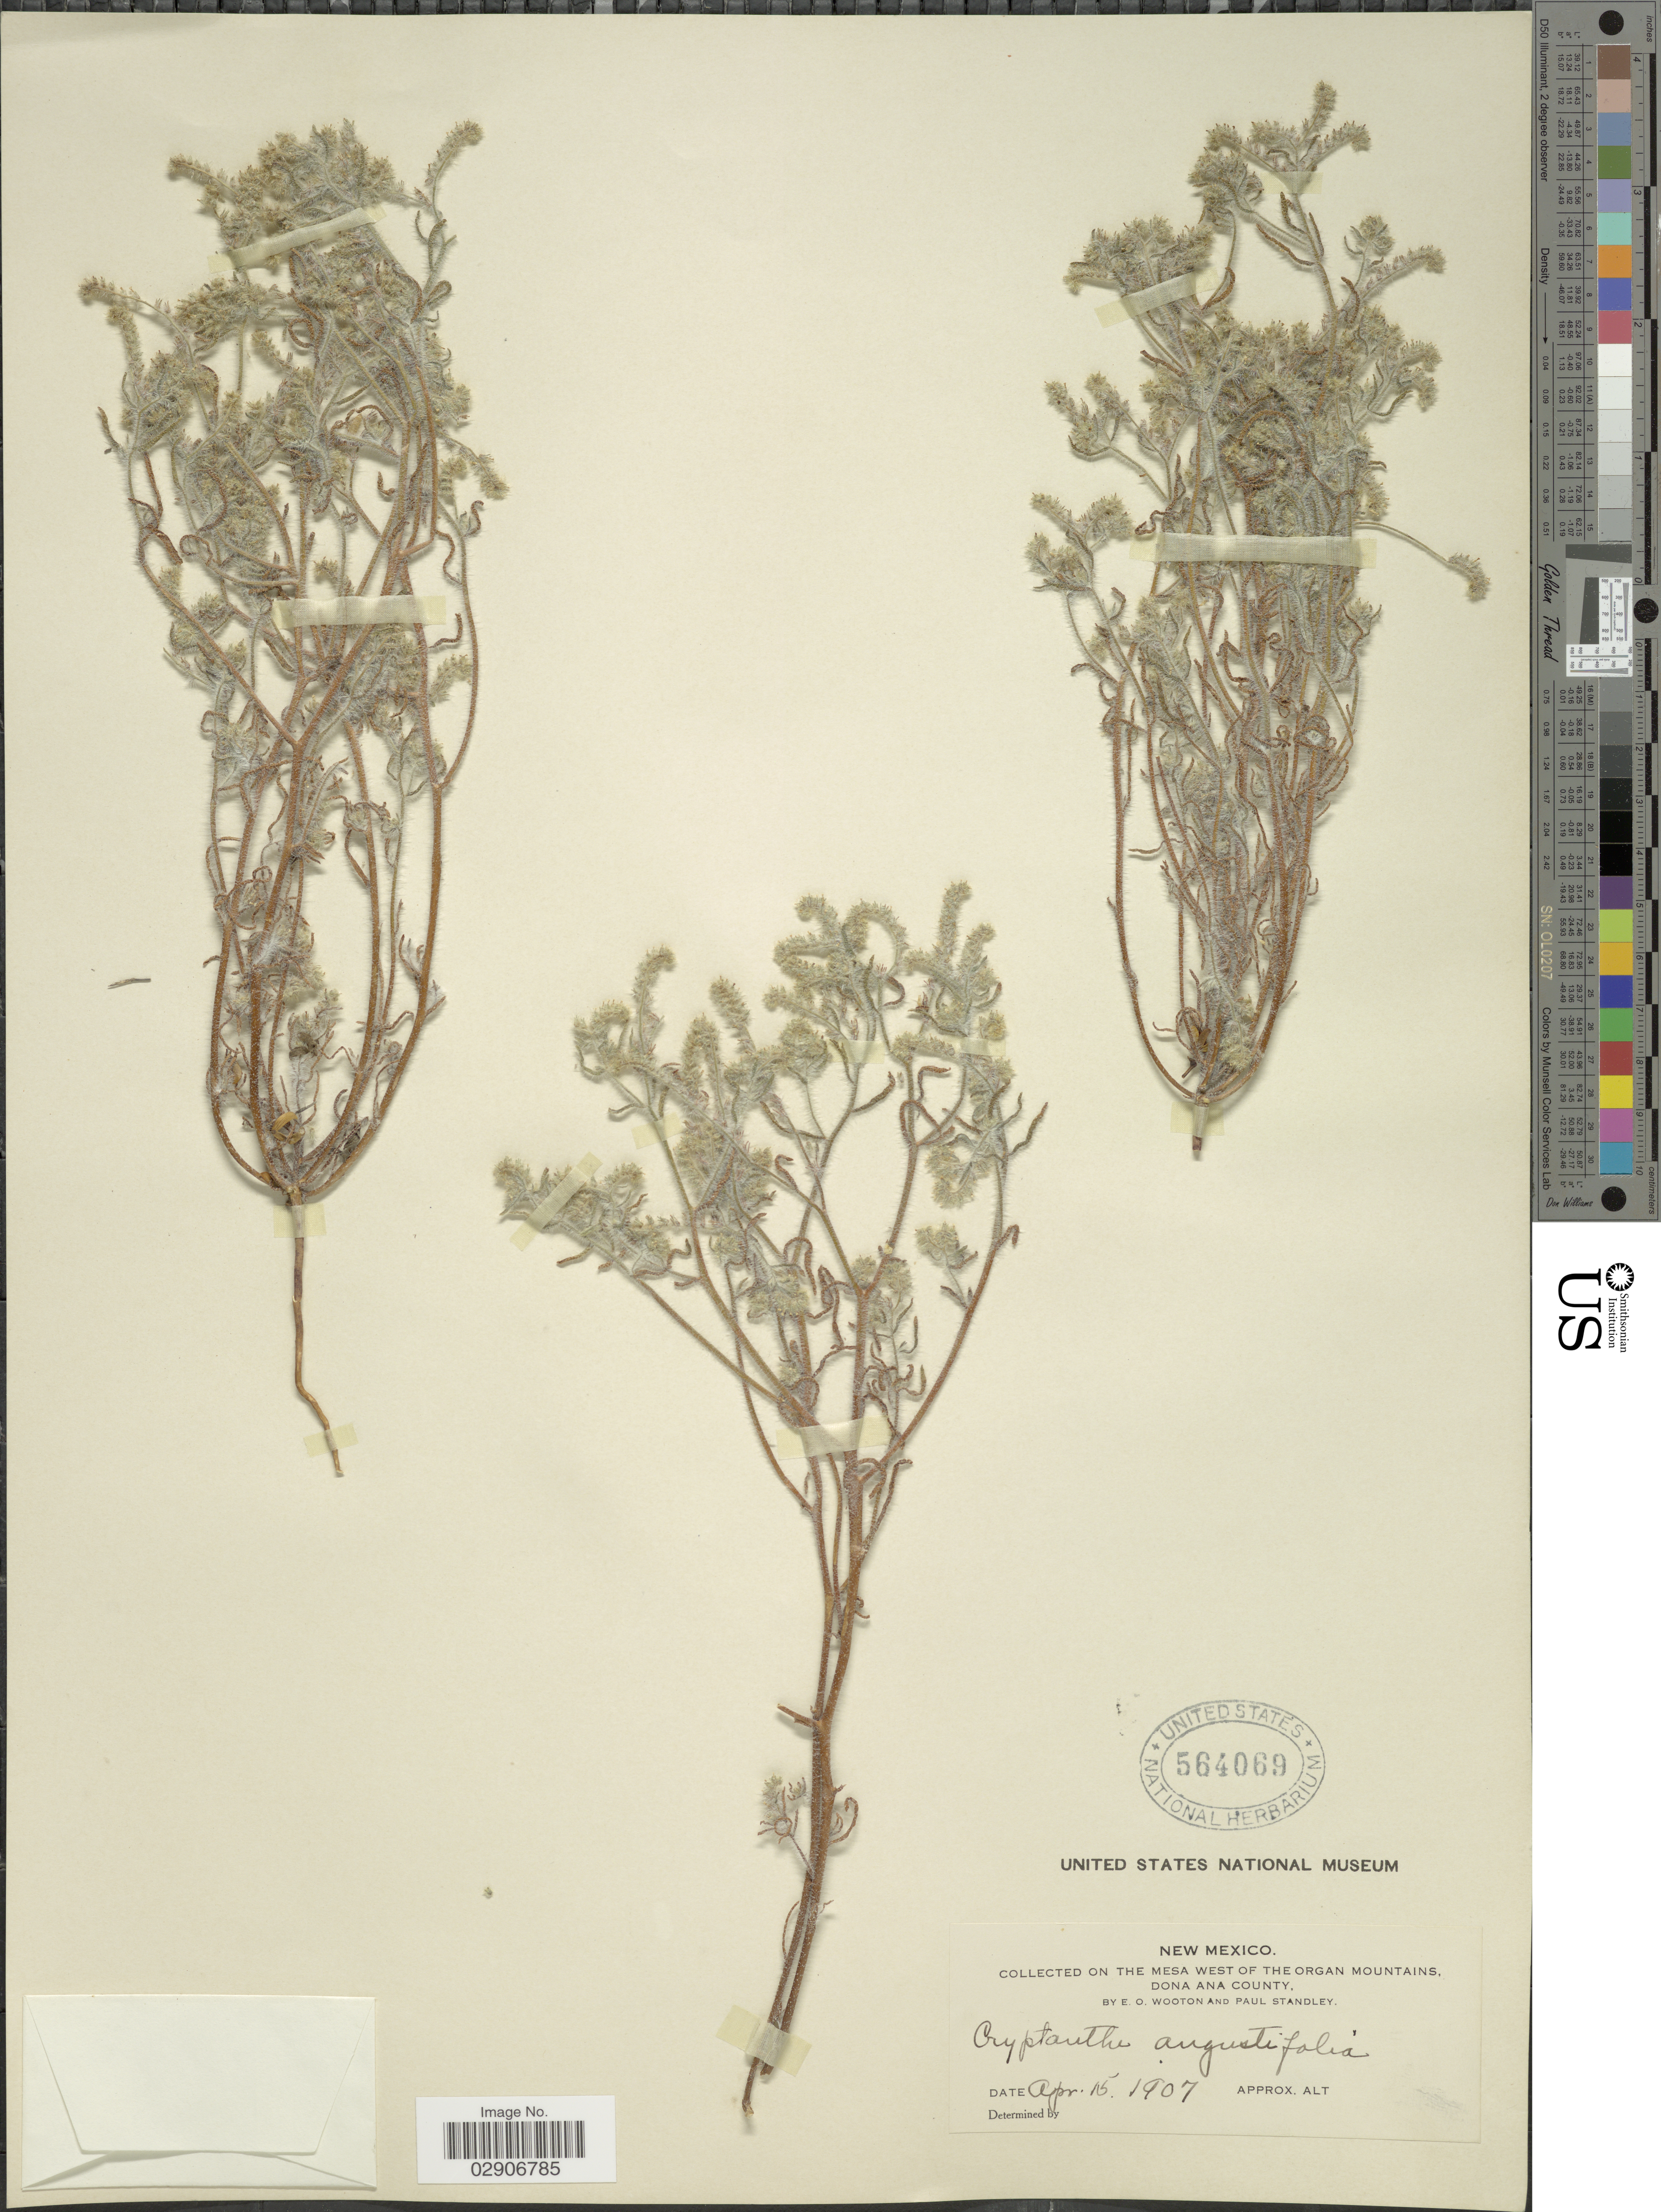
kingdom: Plantae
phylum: Tracheophyta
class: Magnoliopsida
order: Boraginales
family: Boraginaceae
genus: Cryptantha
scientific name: Cryptantha angustifolia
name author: (Torr.) Greene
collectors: E. O. Wooton & P. C. Standley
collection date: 1907-04-15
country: United States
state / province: New Mexico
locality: On The Mesa West of The Organ Mountains, Dona Ana County.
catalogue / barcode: US 564069